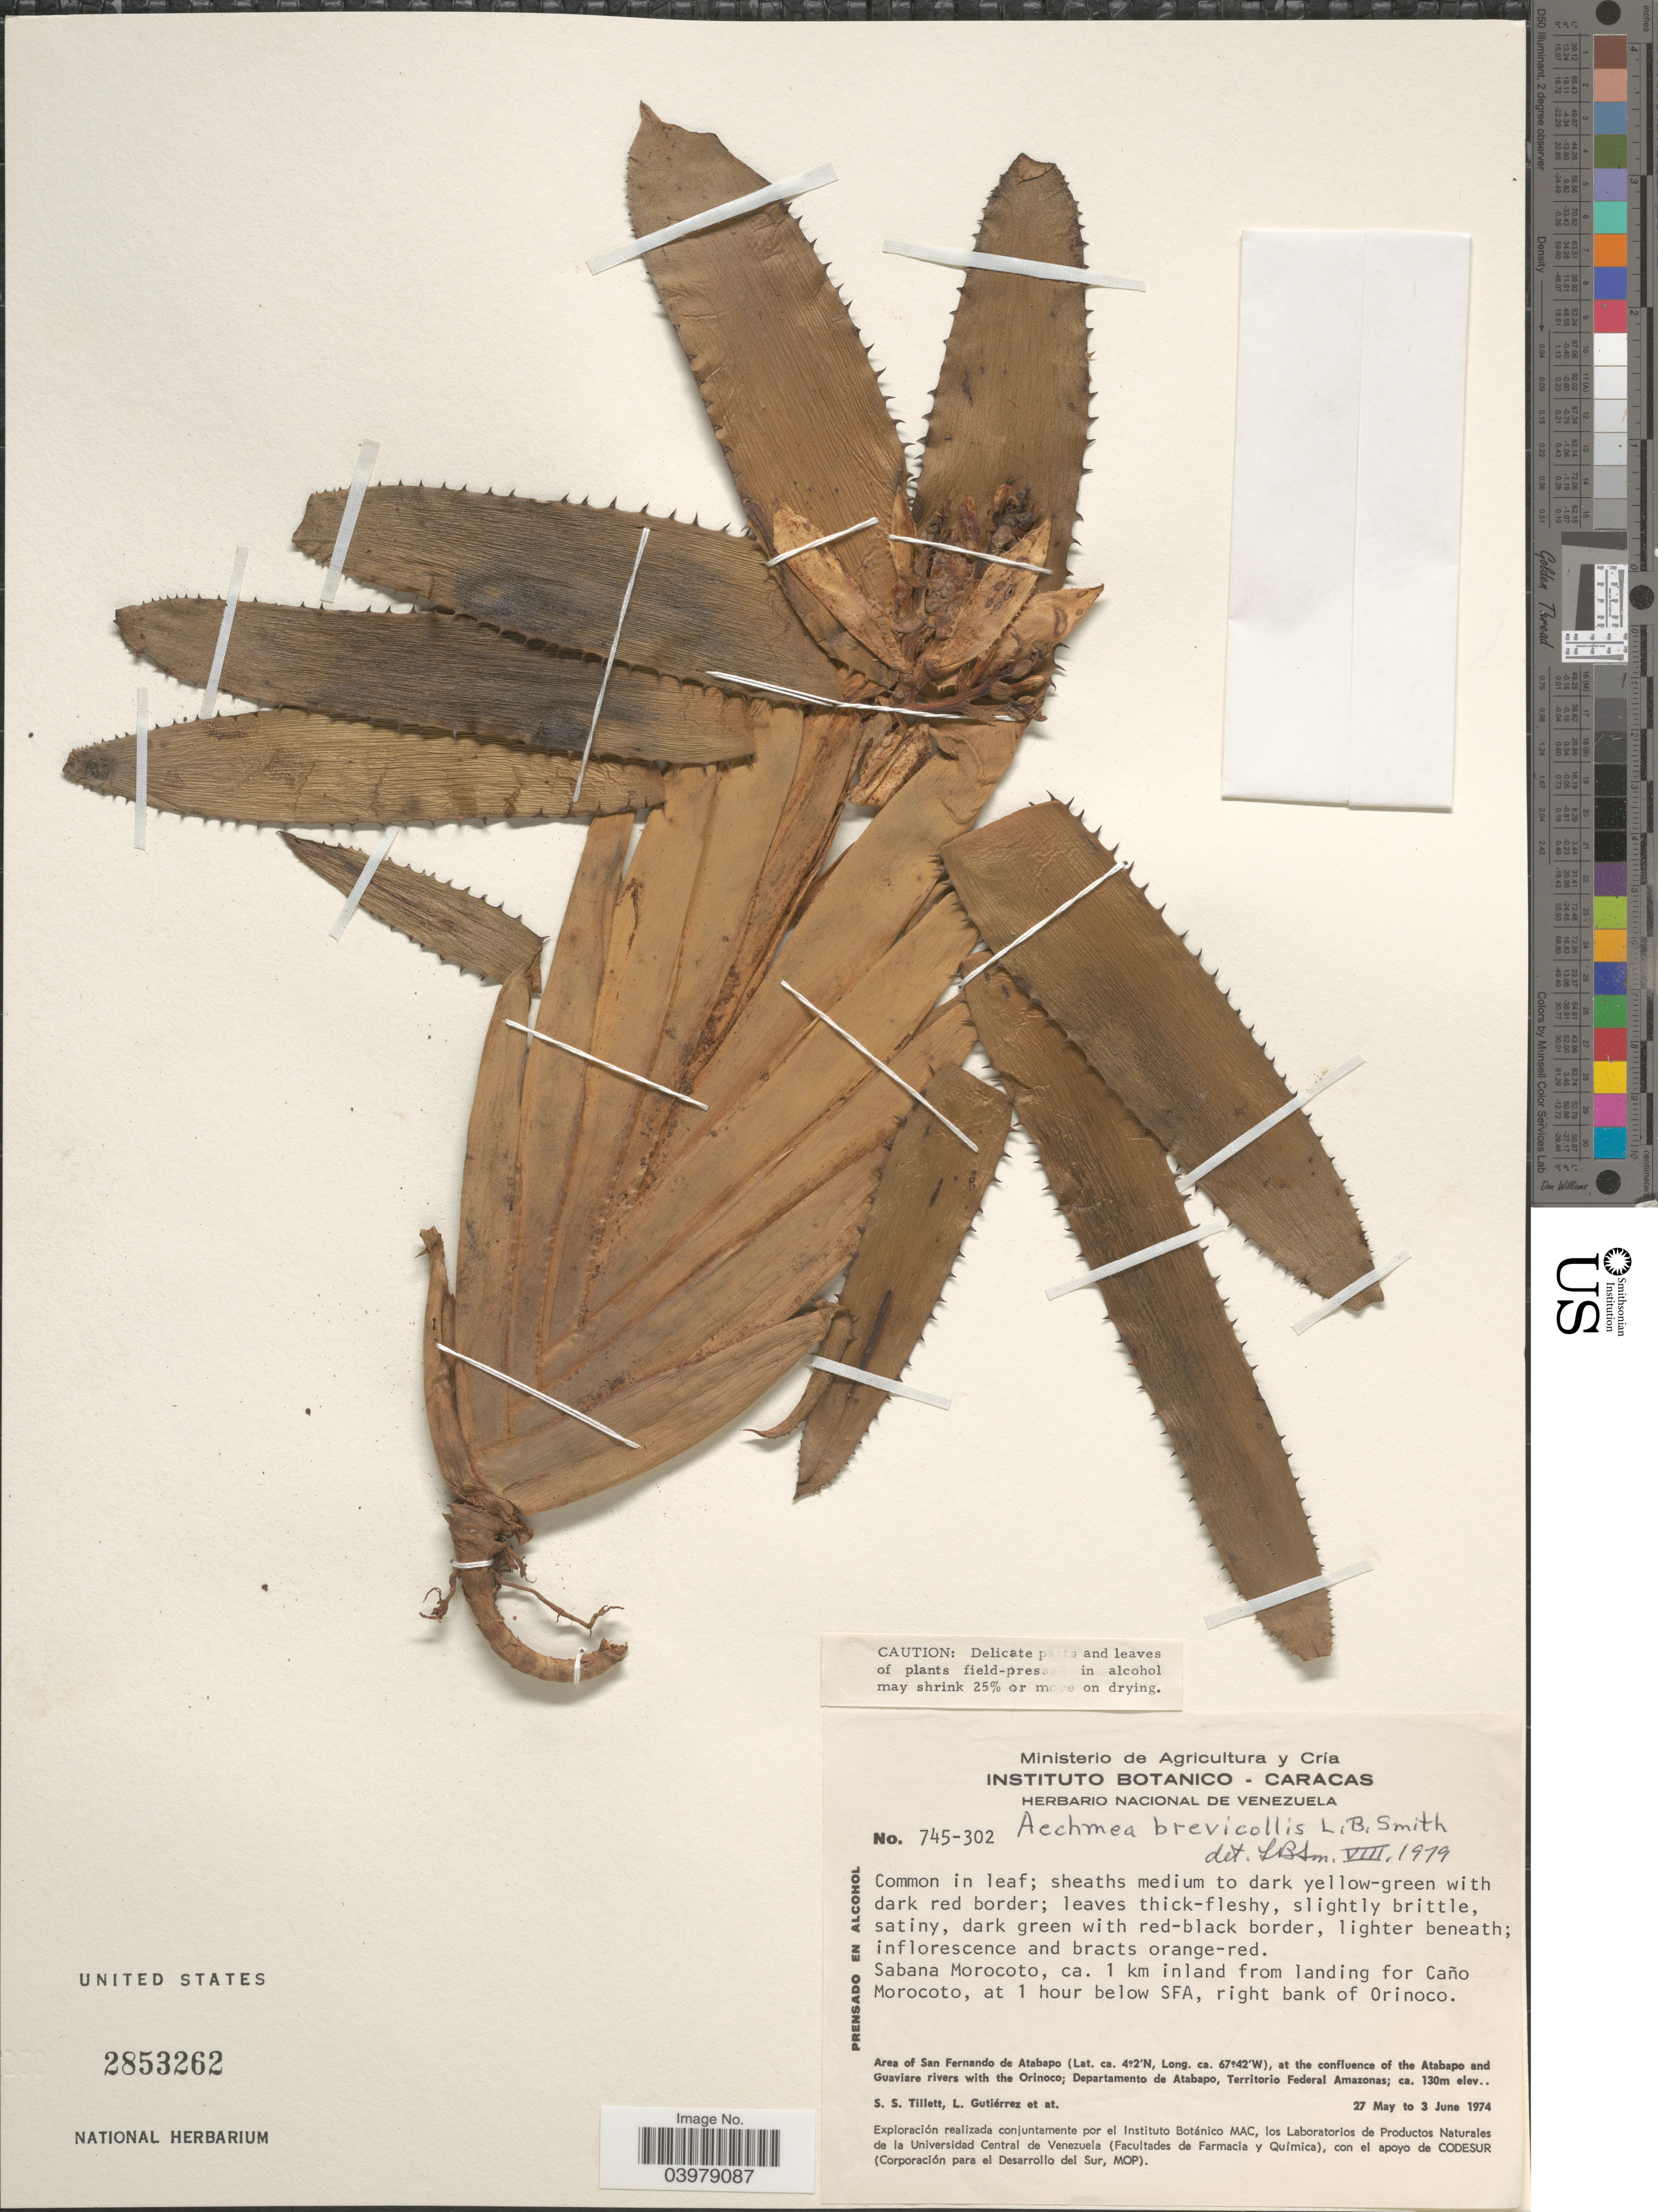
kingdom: Plantae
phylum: Tracheophyta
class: Liliopsida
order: Poales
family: Bromeliaceae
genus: Aechmea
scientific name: Aechmea brevicollis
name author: L.B. Sm.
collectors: S. S. Tillett, L. Gutiérrez & et al.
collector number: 745-302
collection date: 1974-05-27/1974-06-03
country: Venezuela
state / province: Amazonas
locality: Sabana Morocoto, ca. 1 km inland from landing for Caño Morocoto, at 1 hour below SFA, right bank of Orinoco. Area of San Fernando de Atabapo, at the confluence of the Atabapo and Guaviare rivers with the Orinoco, Departamento de Atabapo, Territorio Federal Amazonas.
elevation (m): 130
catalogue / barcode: US 2853262